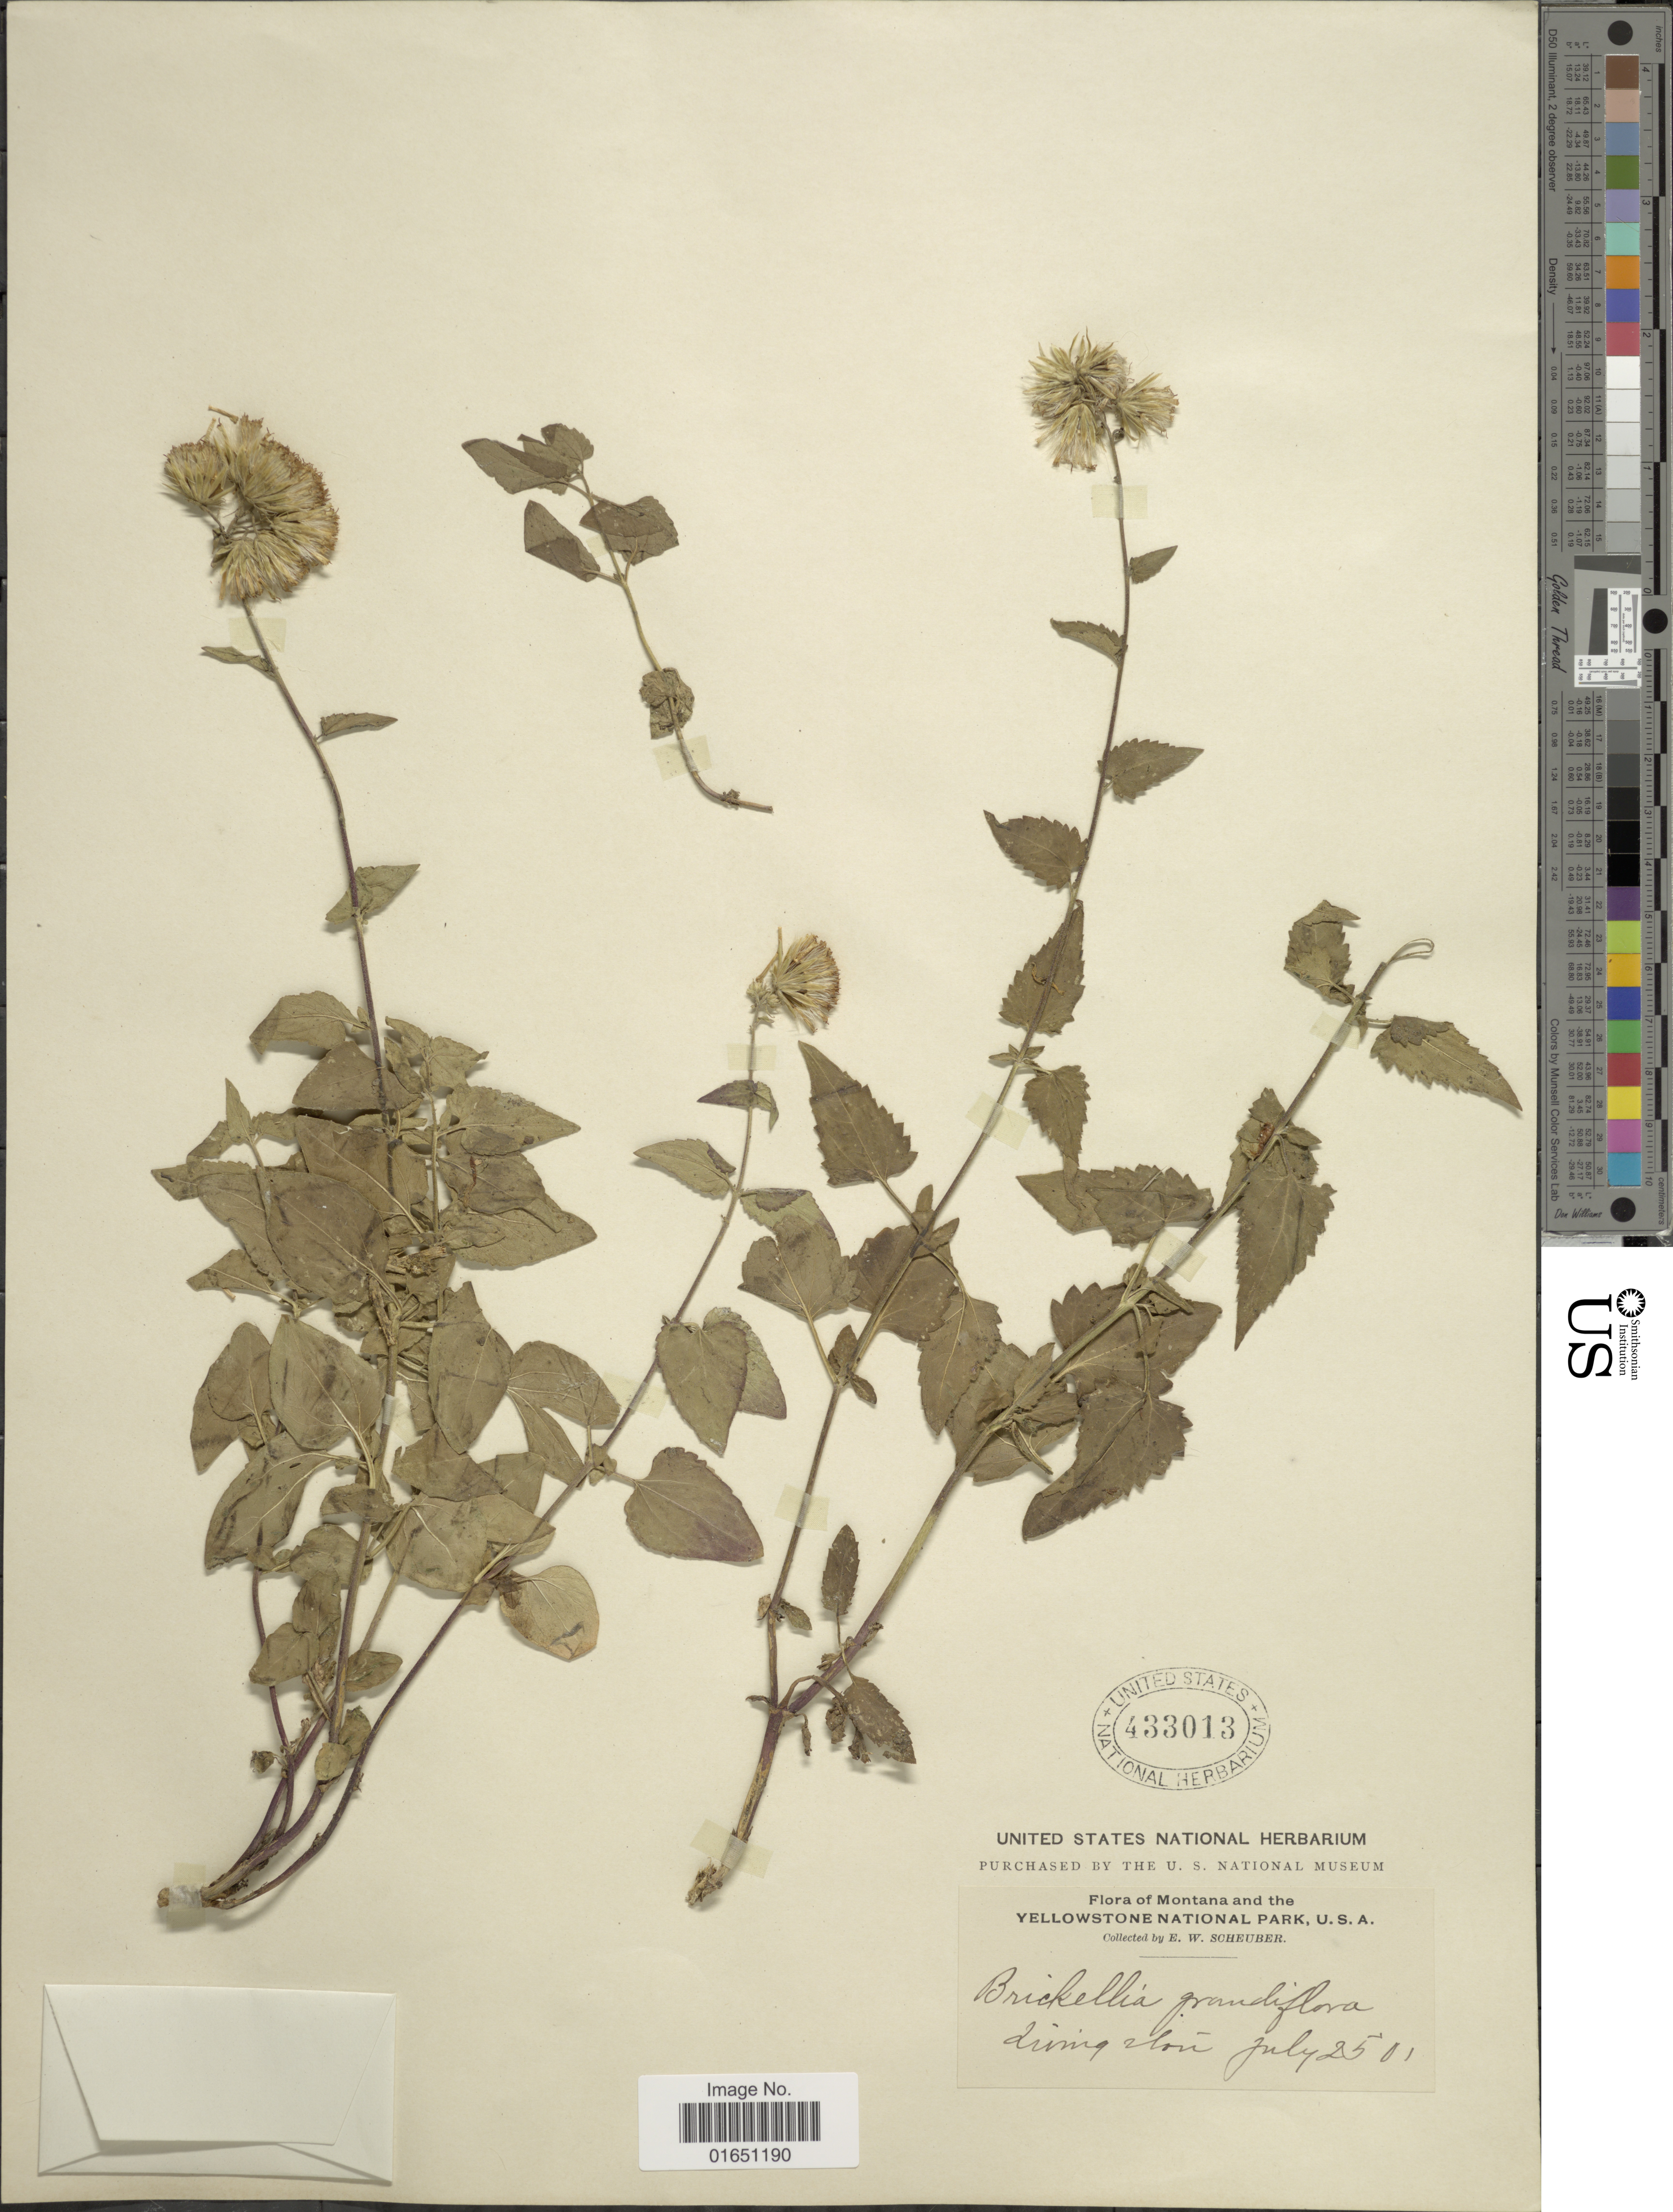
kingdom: Plantae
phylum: Tracheophyta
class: Magnoliopsida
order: Asterales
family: Asteraceae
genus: Brickellia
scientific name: Brickellia grandiflora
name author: (Hook.) Nutt.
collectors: E. Scheuber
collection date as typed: Transcribed d/m/y: 25/7/1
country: United States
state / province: Montana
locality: Yelllowstone National Park. Livingston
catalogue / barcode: US 433013